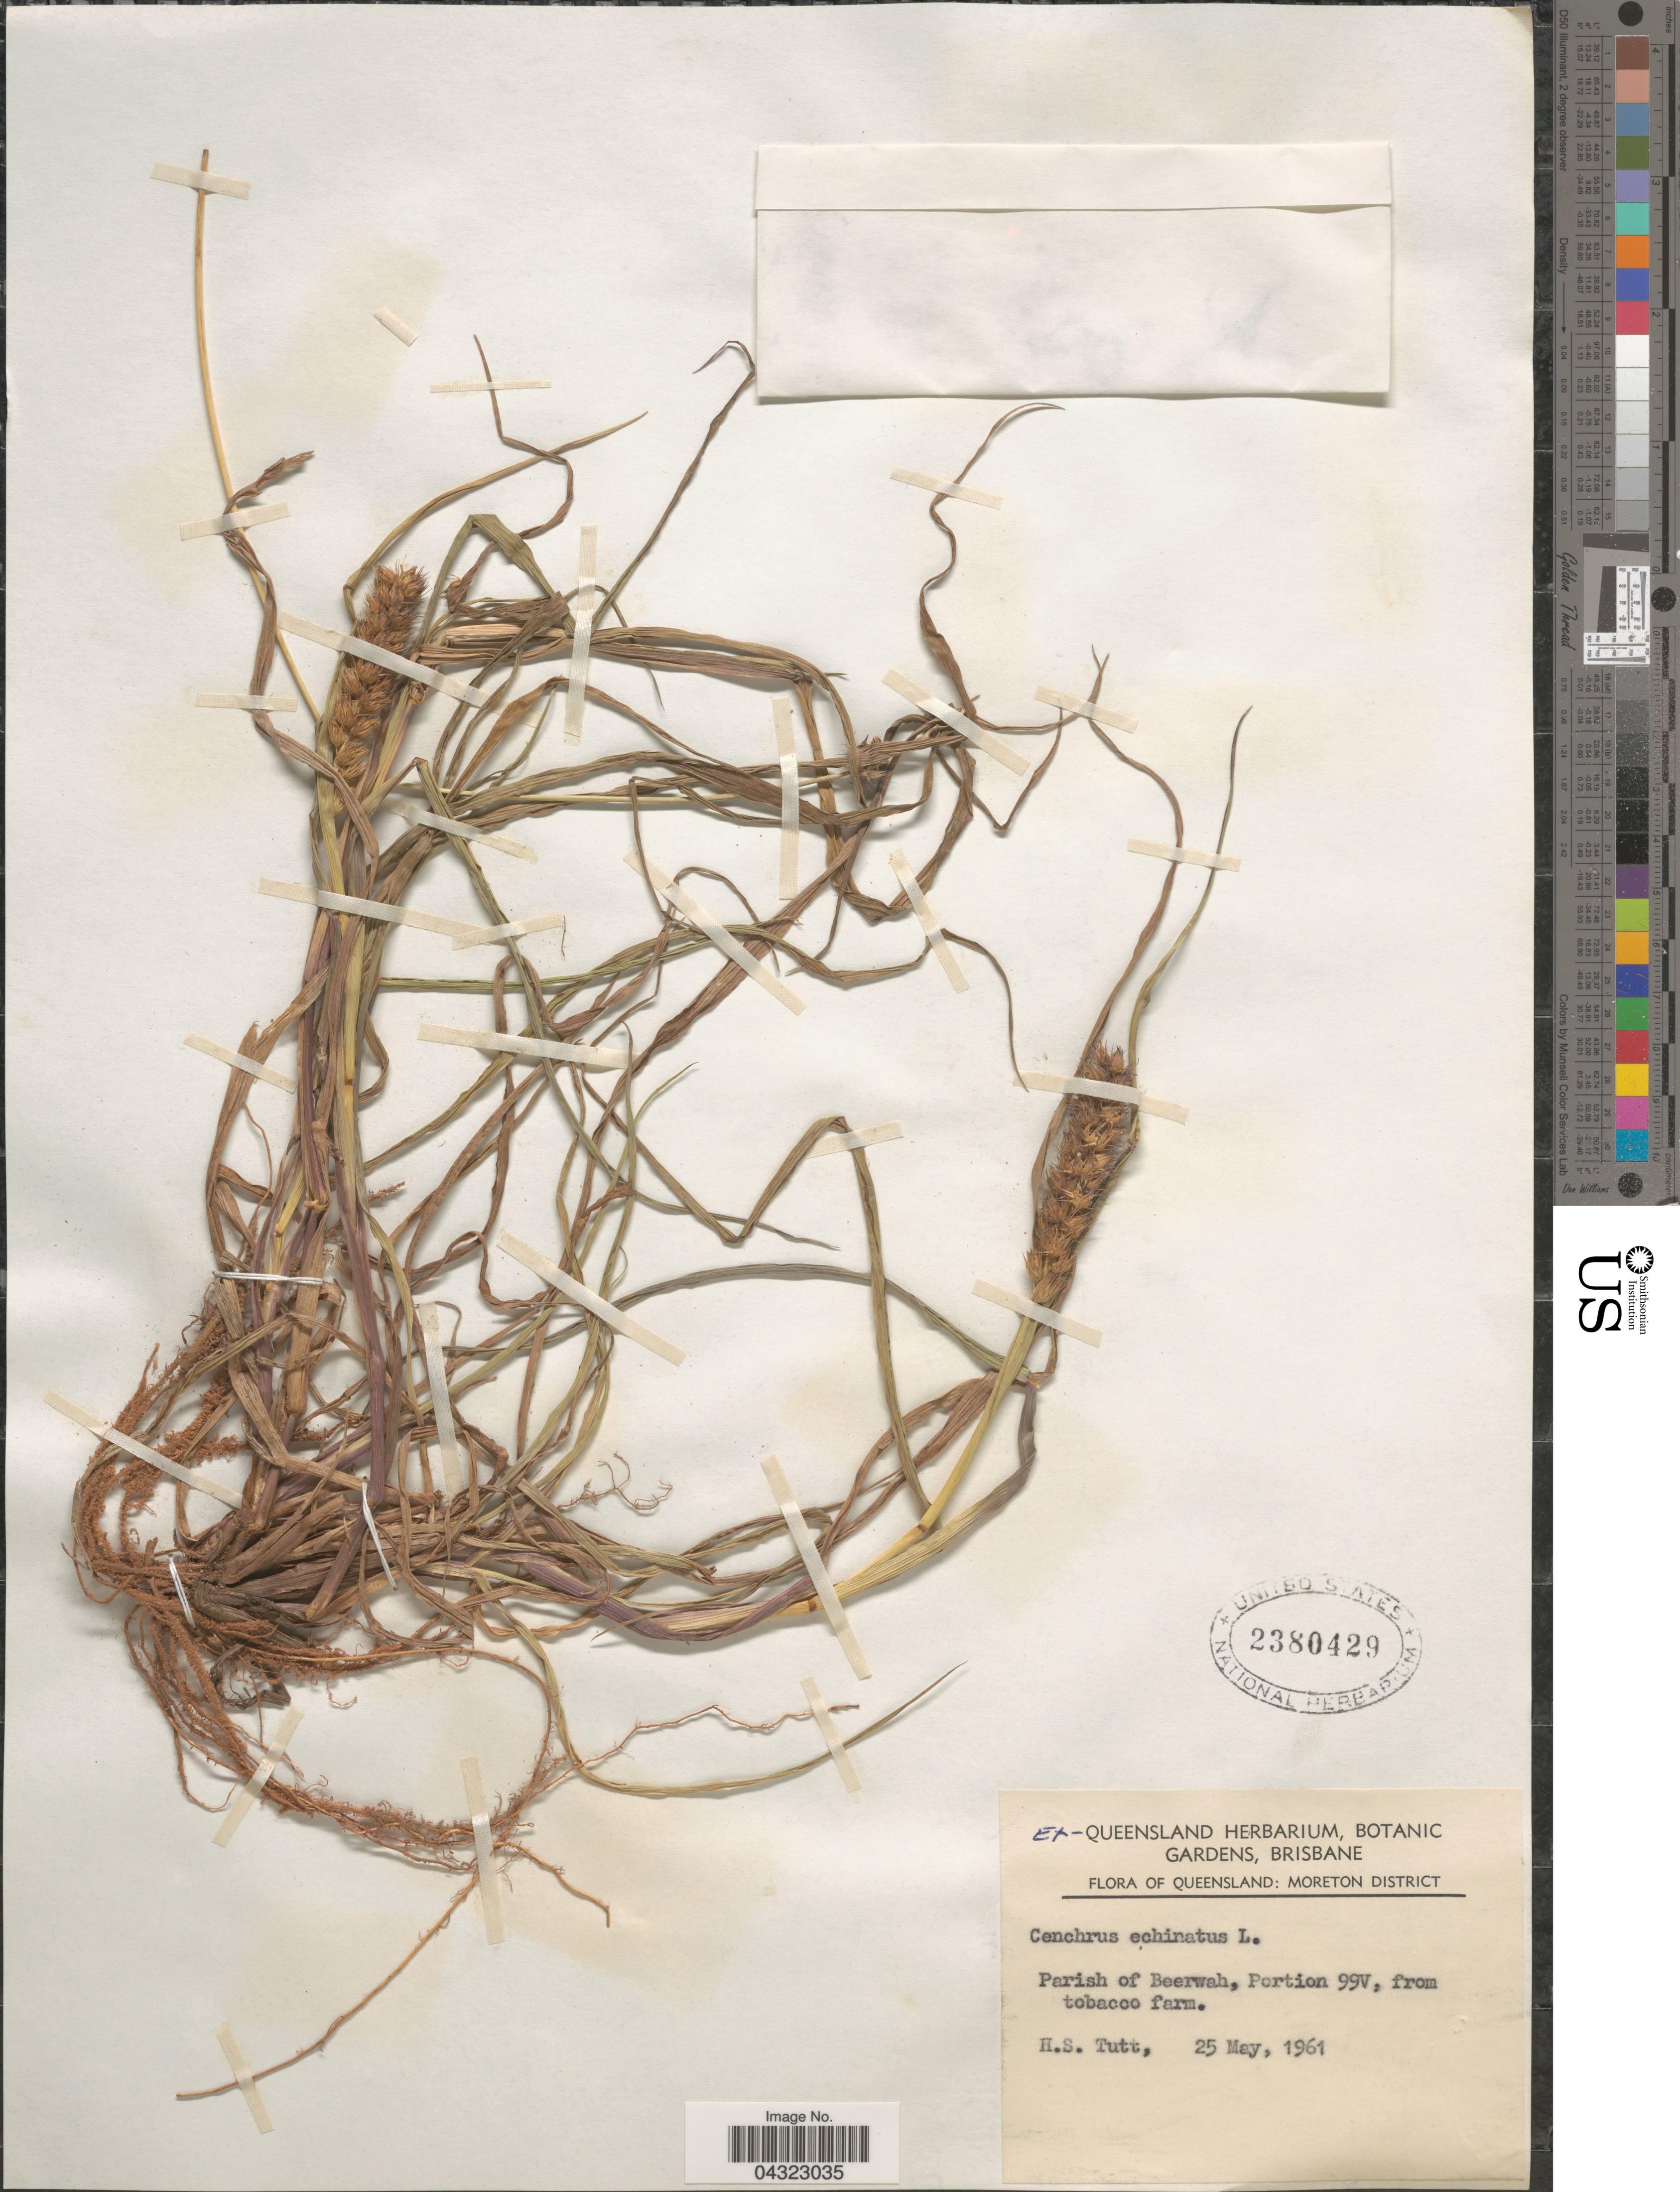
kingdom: Plantae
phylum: Tracheophyta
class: Liliopsida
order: Poales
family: Poaceae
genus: Cenchrus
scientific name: Cenchrus echinatus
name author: L.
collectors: H. Tutt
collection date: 1961-05-25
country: Australia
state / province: Queensland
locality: Moreton District. Parish of Beerwah, Portion 99V, from tobacco farm.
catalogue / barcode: US 2380429